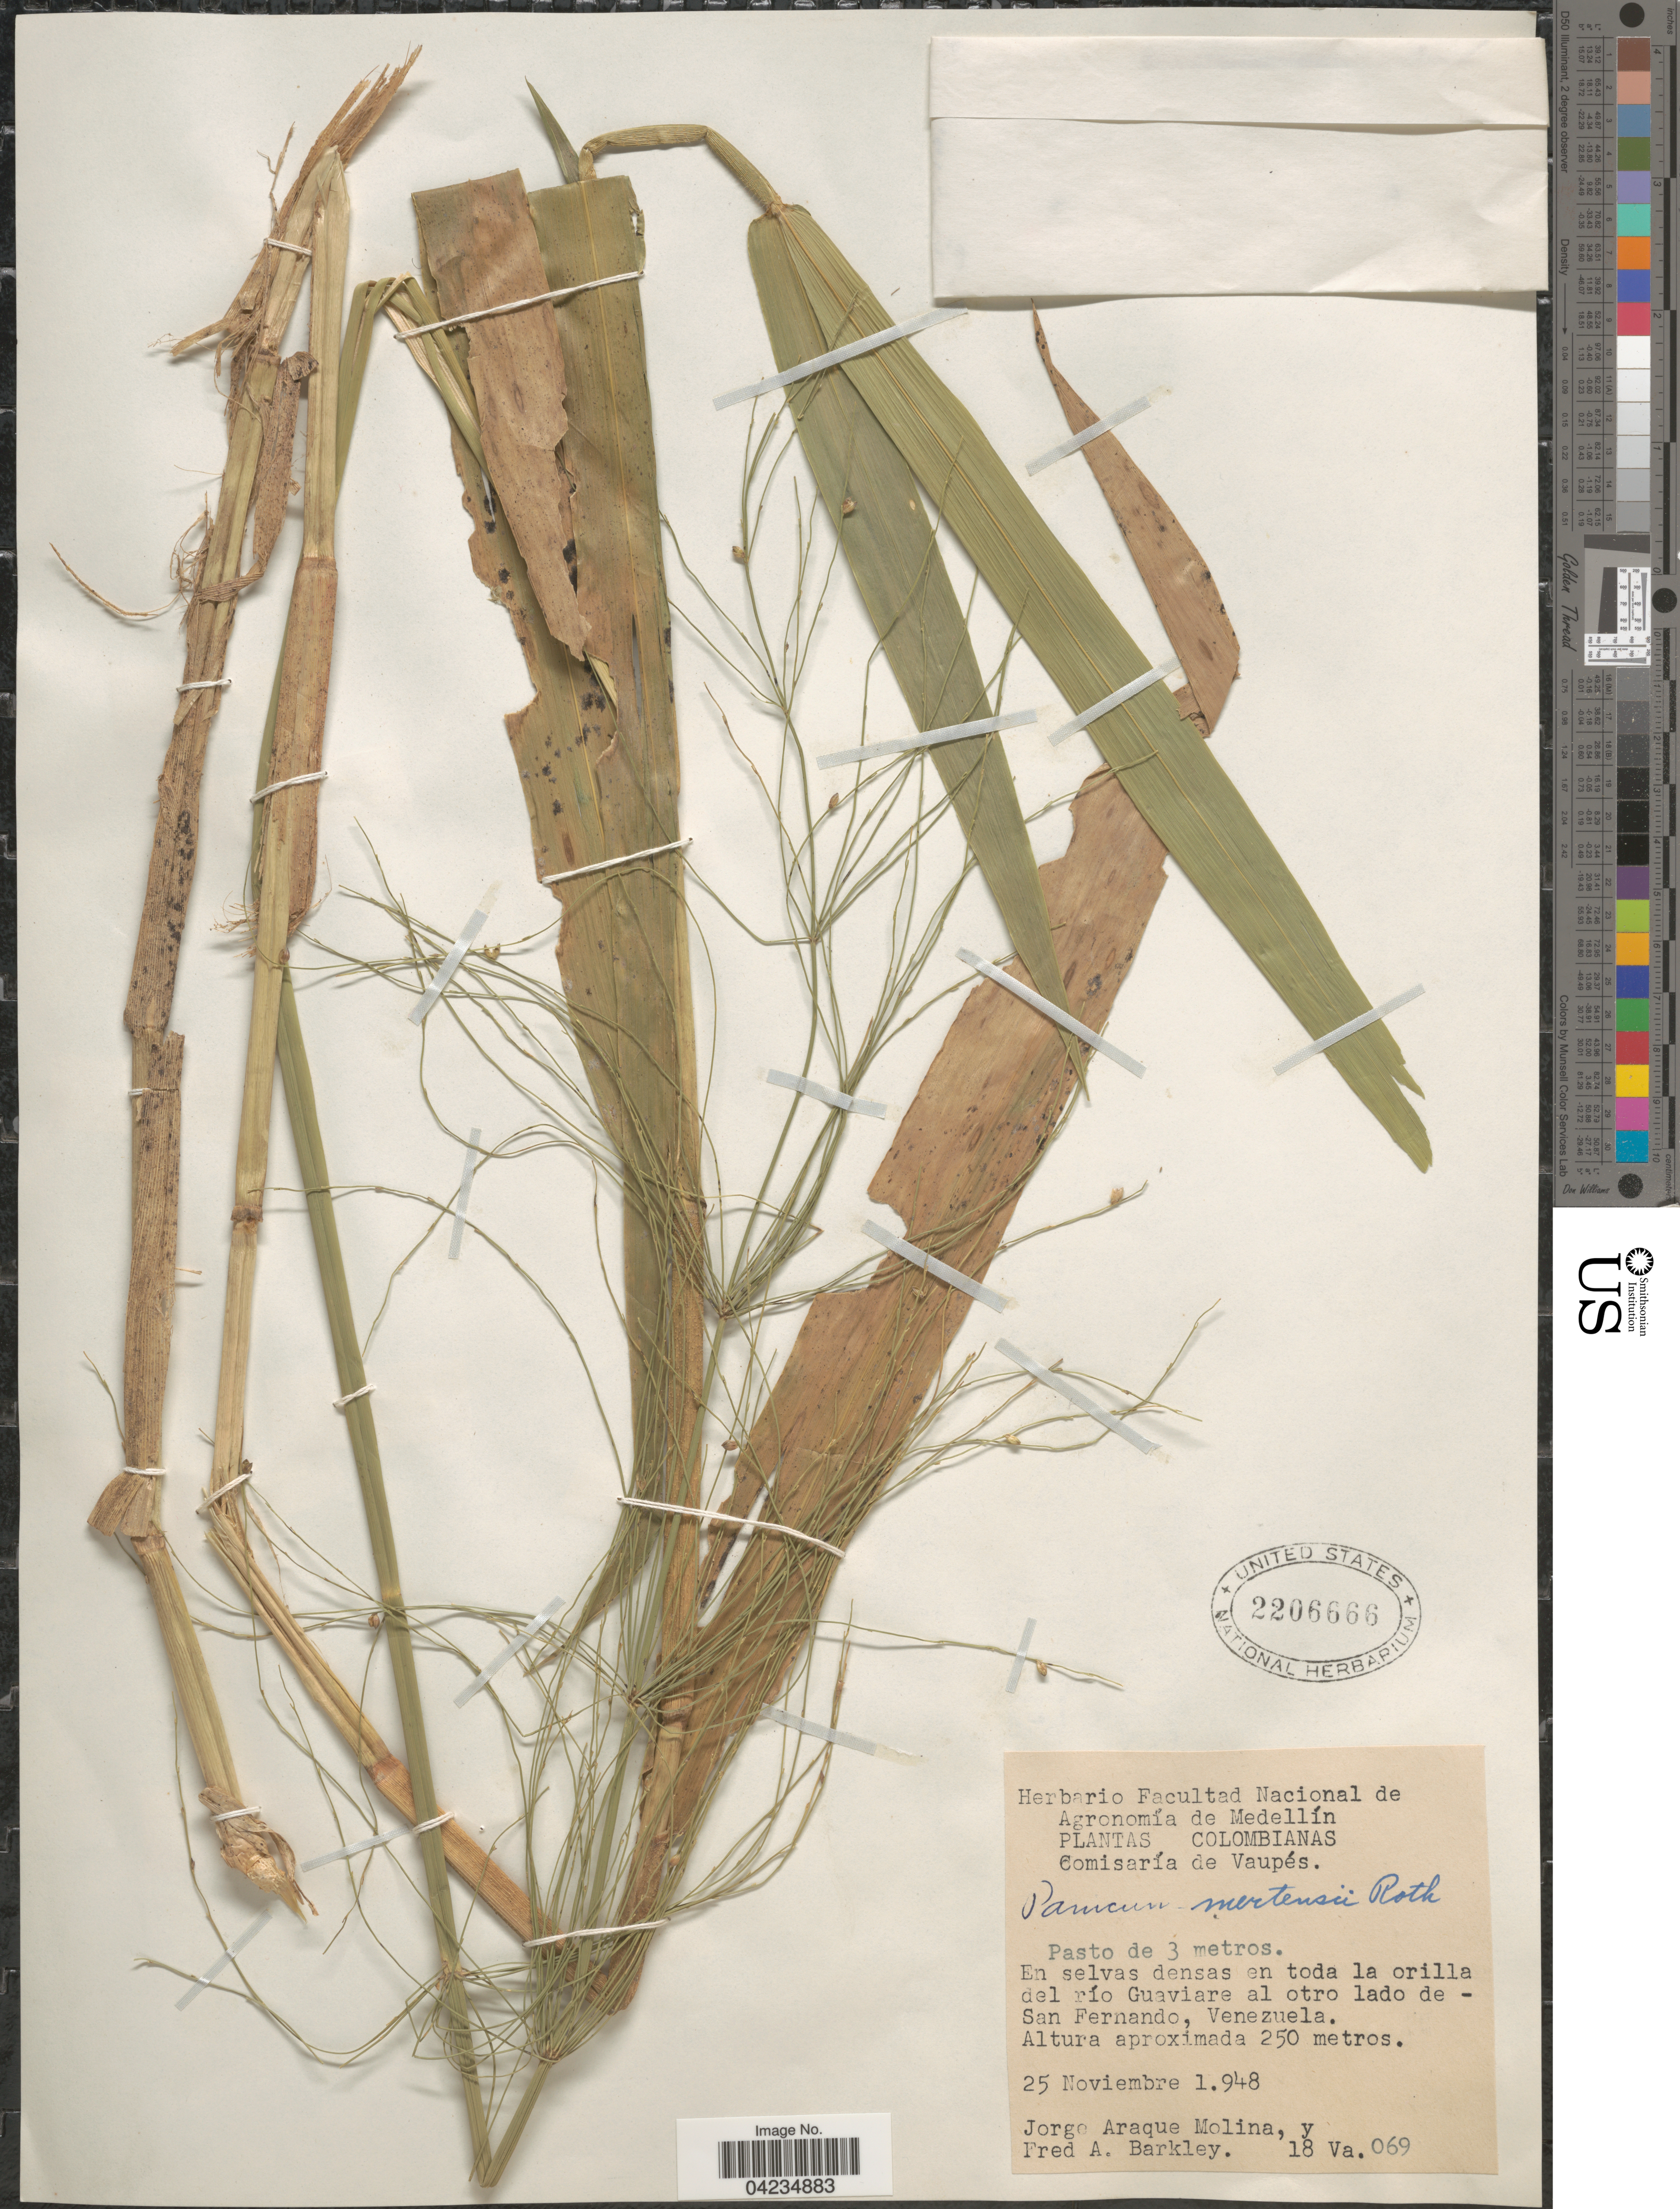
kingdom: Plantae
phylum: Tracheophyta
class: Liliopsida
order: Poales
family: Poaceae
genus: Stephostachys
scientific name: Stephostachys mertensii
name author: (Roth) Zuloaga & Marrone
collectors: J. A. Molina & F. A. Barkley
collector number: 18 Va. 069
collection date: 1948-11-25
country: Venezuela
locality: Comisaría de Vaupés. En selvas densas en toda la orilla del río Guaviare al otro lado de San Fernando, Venezuela.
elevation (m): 250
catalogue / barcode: US 2206666